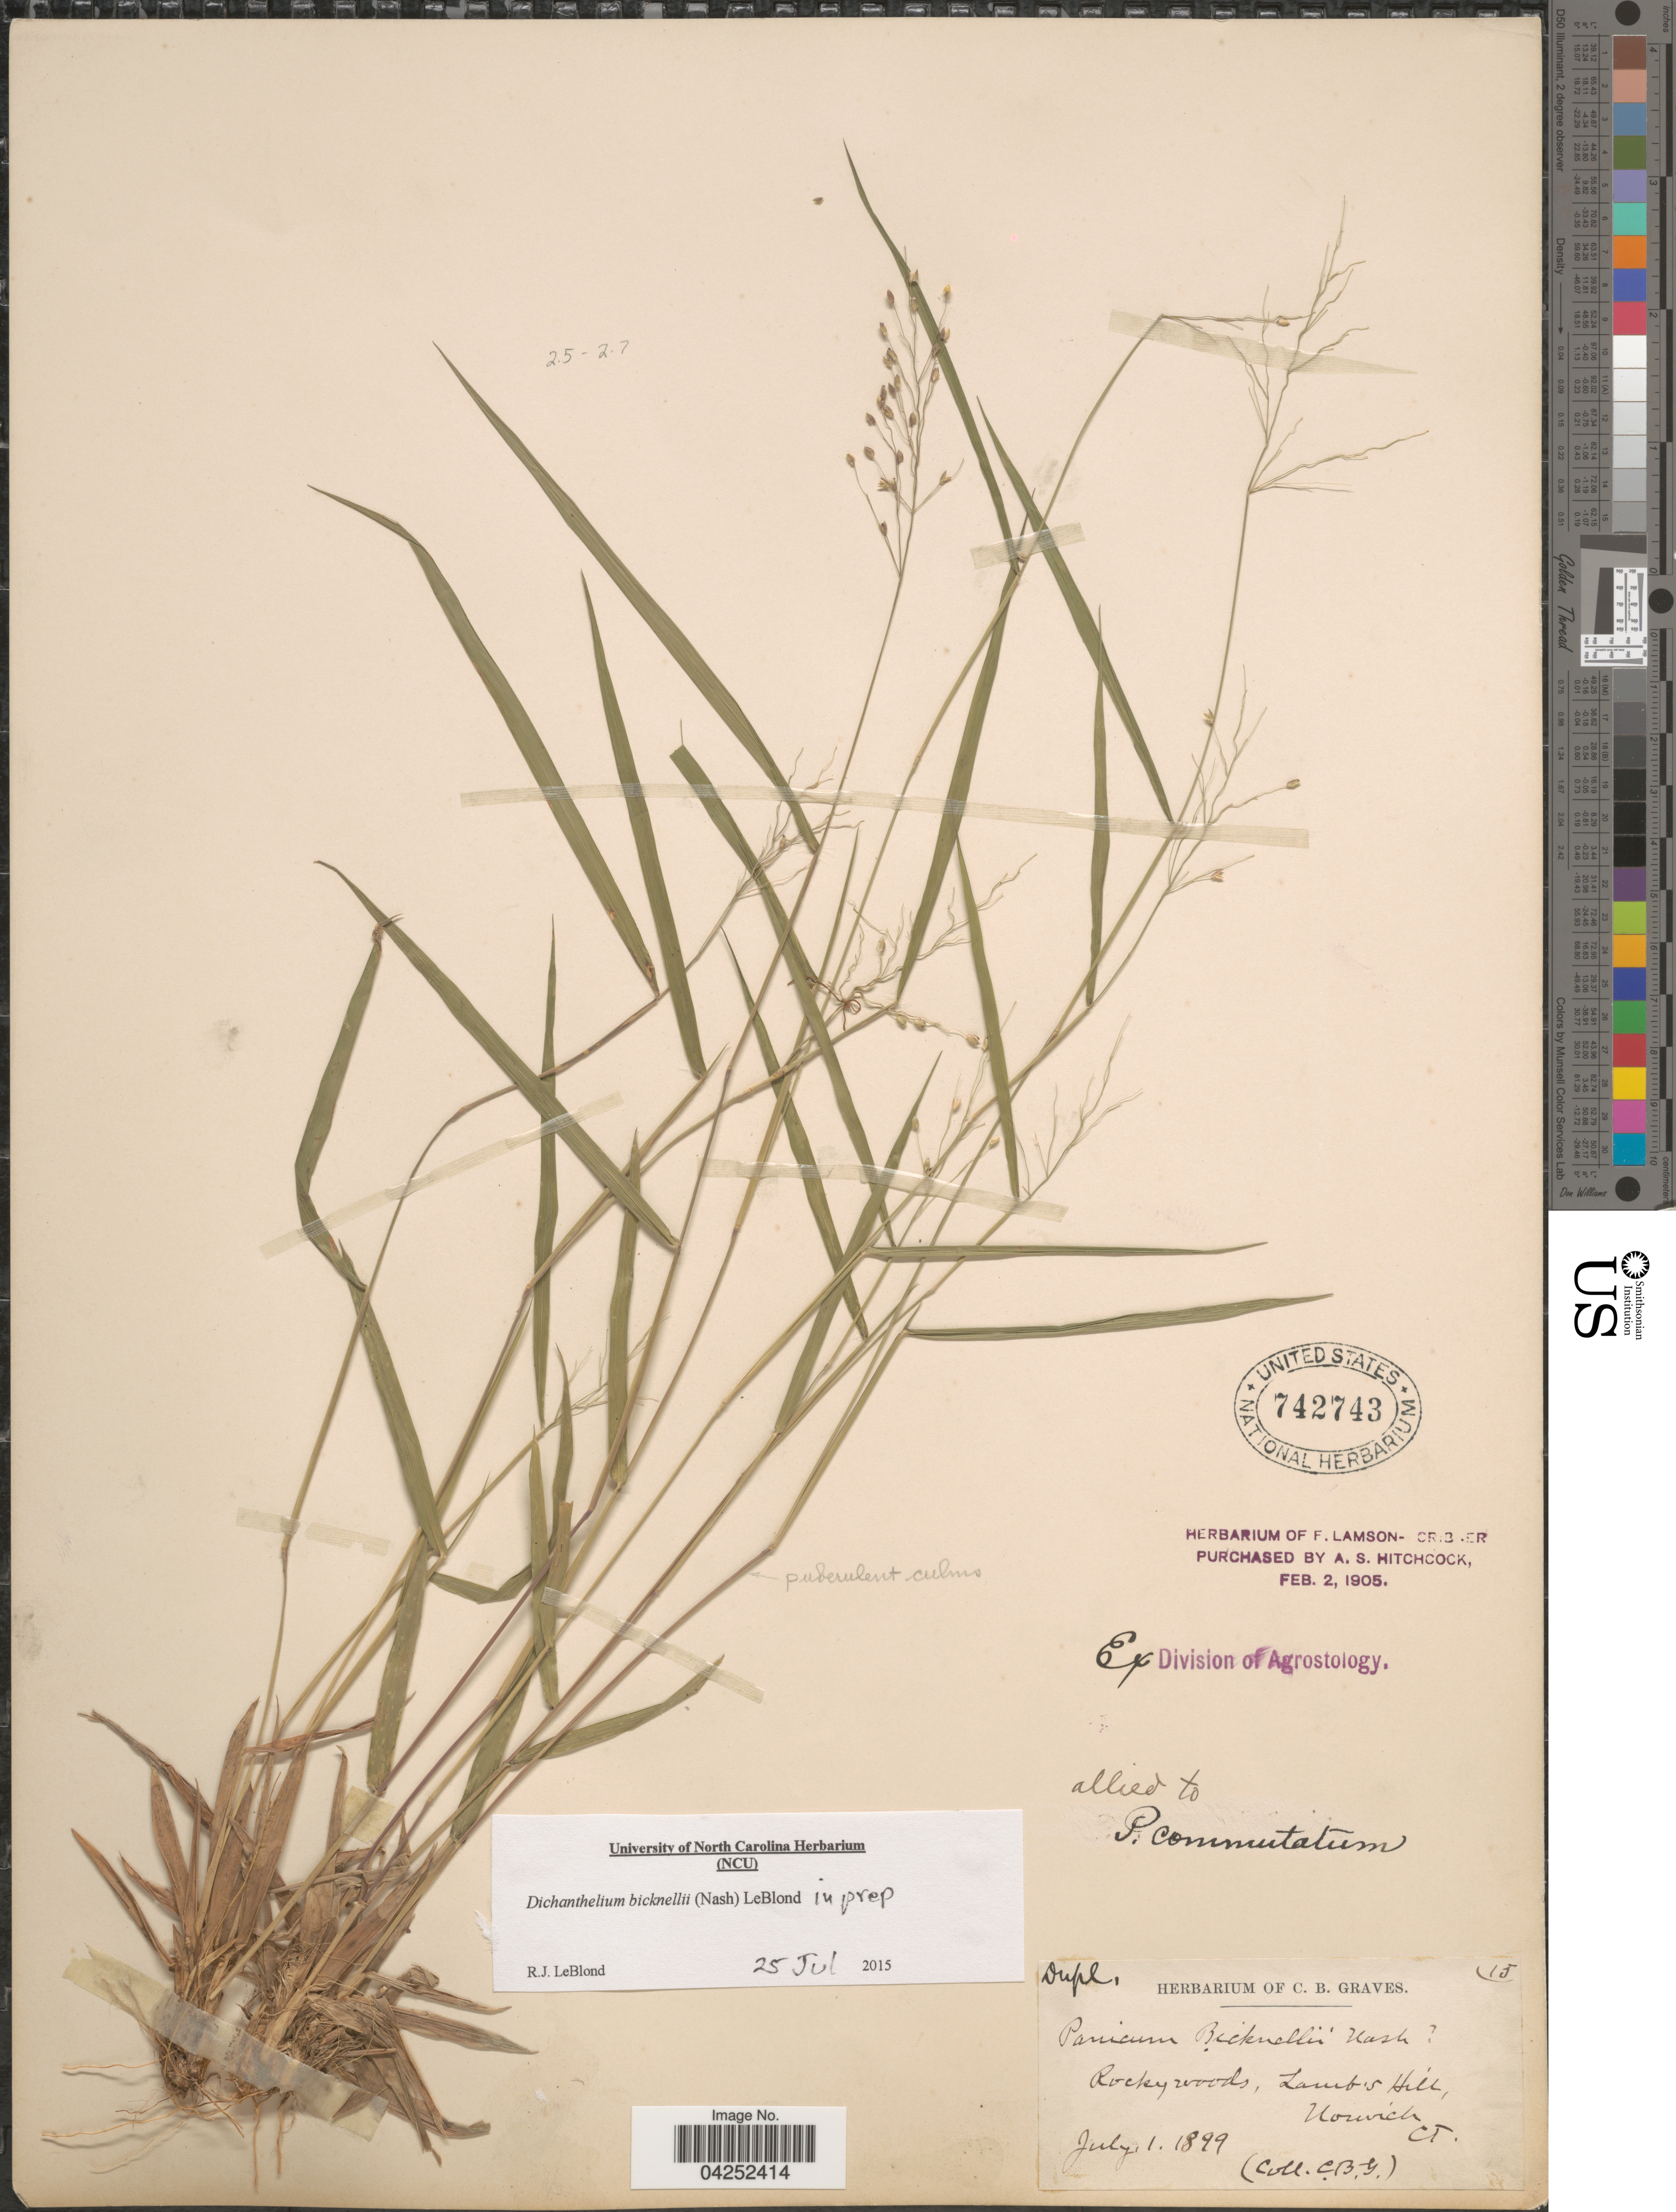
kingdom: Plantae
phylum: Tracheophyta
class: Liliopsida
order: Poales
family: Poaceae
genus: Dichanthelium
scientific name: Dichanthelium bicknellii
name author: (Nash) LeBlond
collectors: C. Graves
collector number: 15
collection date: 1899-07-01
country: United States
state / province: Connecticut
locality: Rockywoods, Lamb's Hill, Norwich.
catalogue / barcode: US 742743